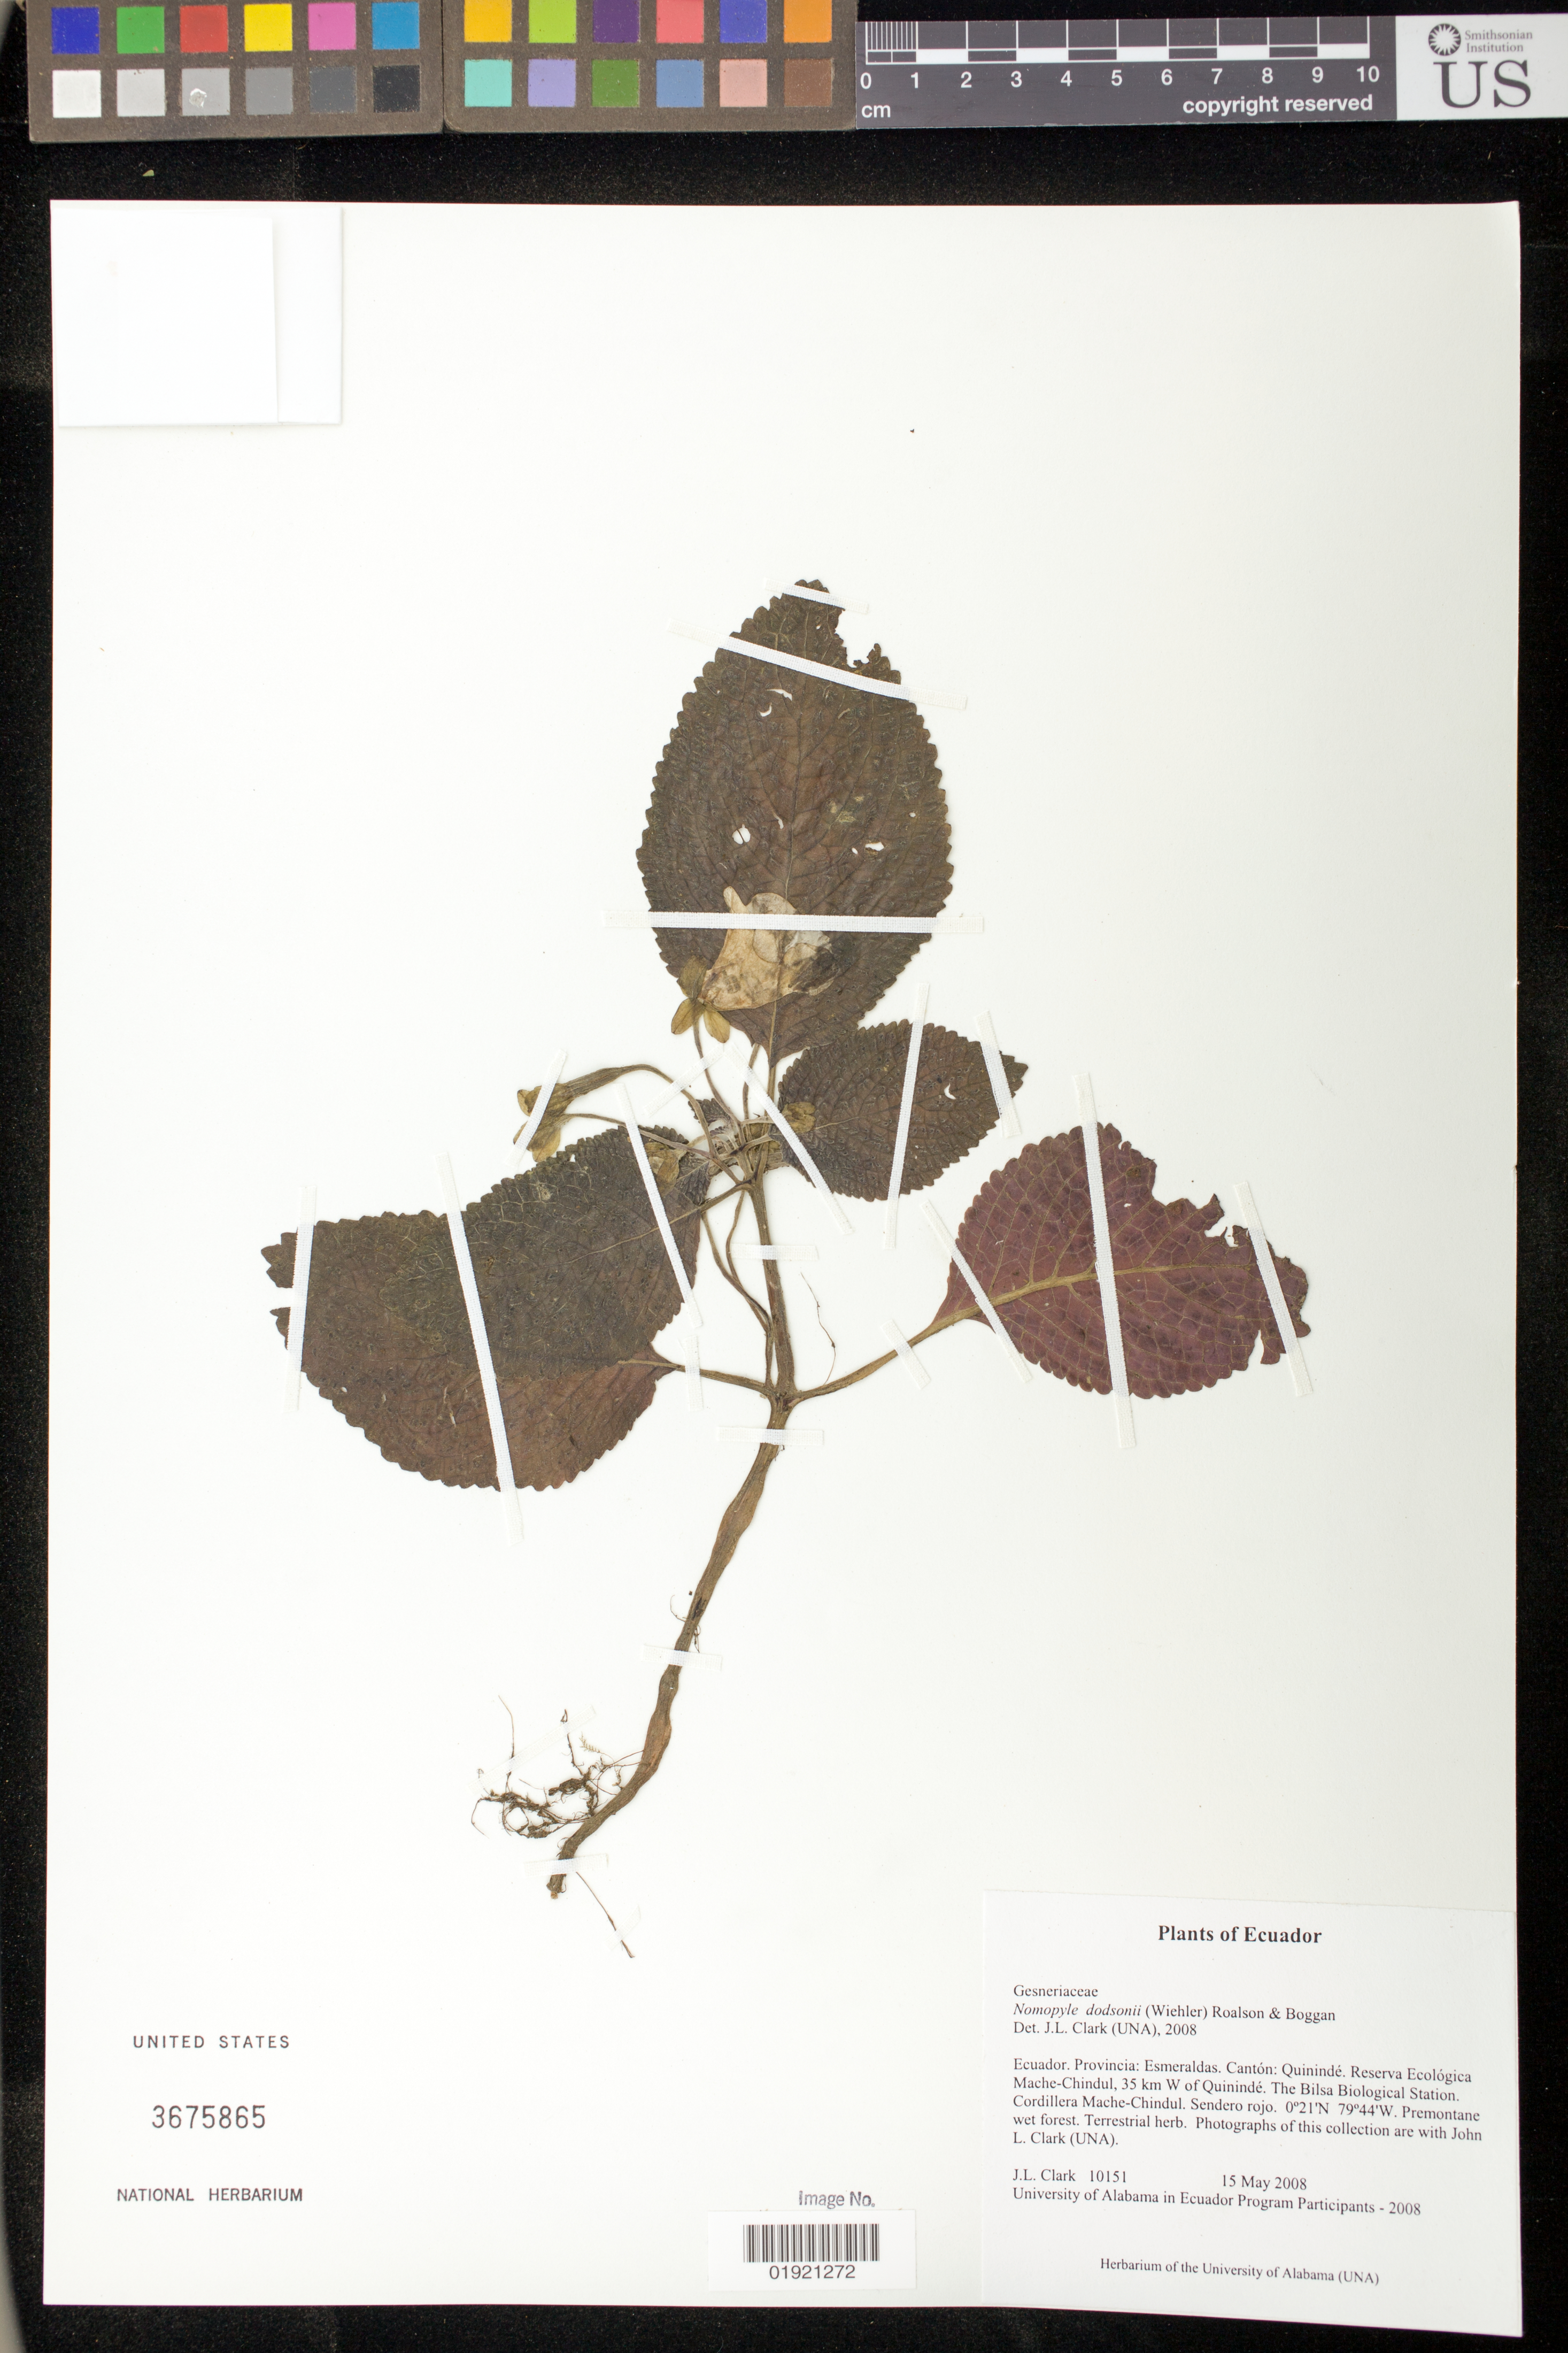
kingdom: Plantae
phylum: Tracheophyta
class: Magnoliopsida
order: Lamiales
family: Gesneriaceae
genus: Nomopyle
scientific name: Nomopyle dodsonii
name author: (Wiehler) Roalson & Boggan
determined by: Clark, J. L.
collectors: J. L. Clark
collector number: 10151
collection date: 2008-05-15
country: Ecuador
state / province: Esmeraldas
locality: Canton: Quininde. Reserva Ecologica Mache-Chindul, 35 km W of Quininde. The Bilsa Biological Station. Cordillera Mache-Chindul. Sendero Rojo.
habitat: Premontane wet forest.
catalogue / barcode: US 3675865